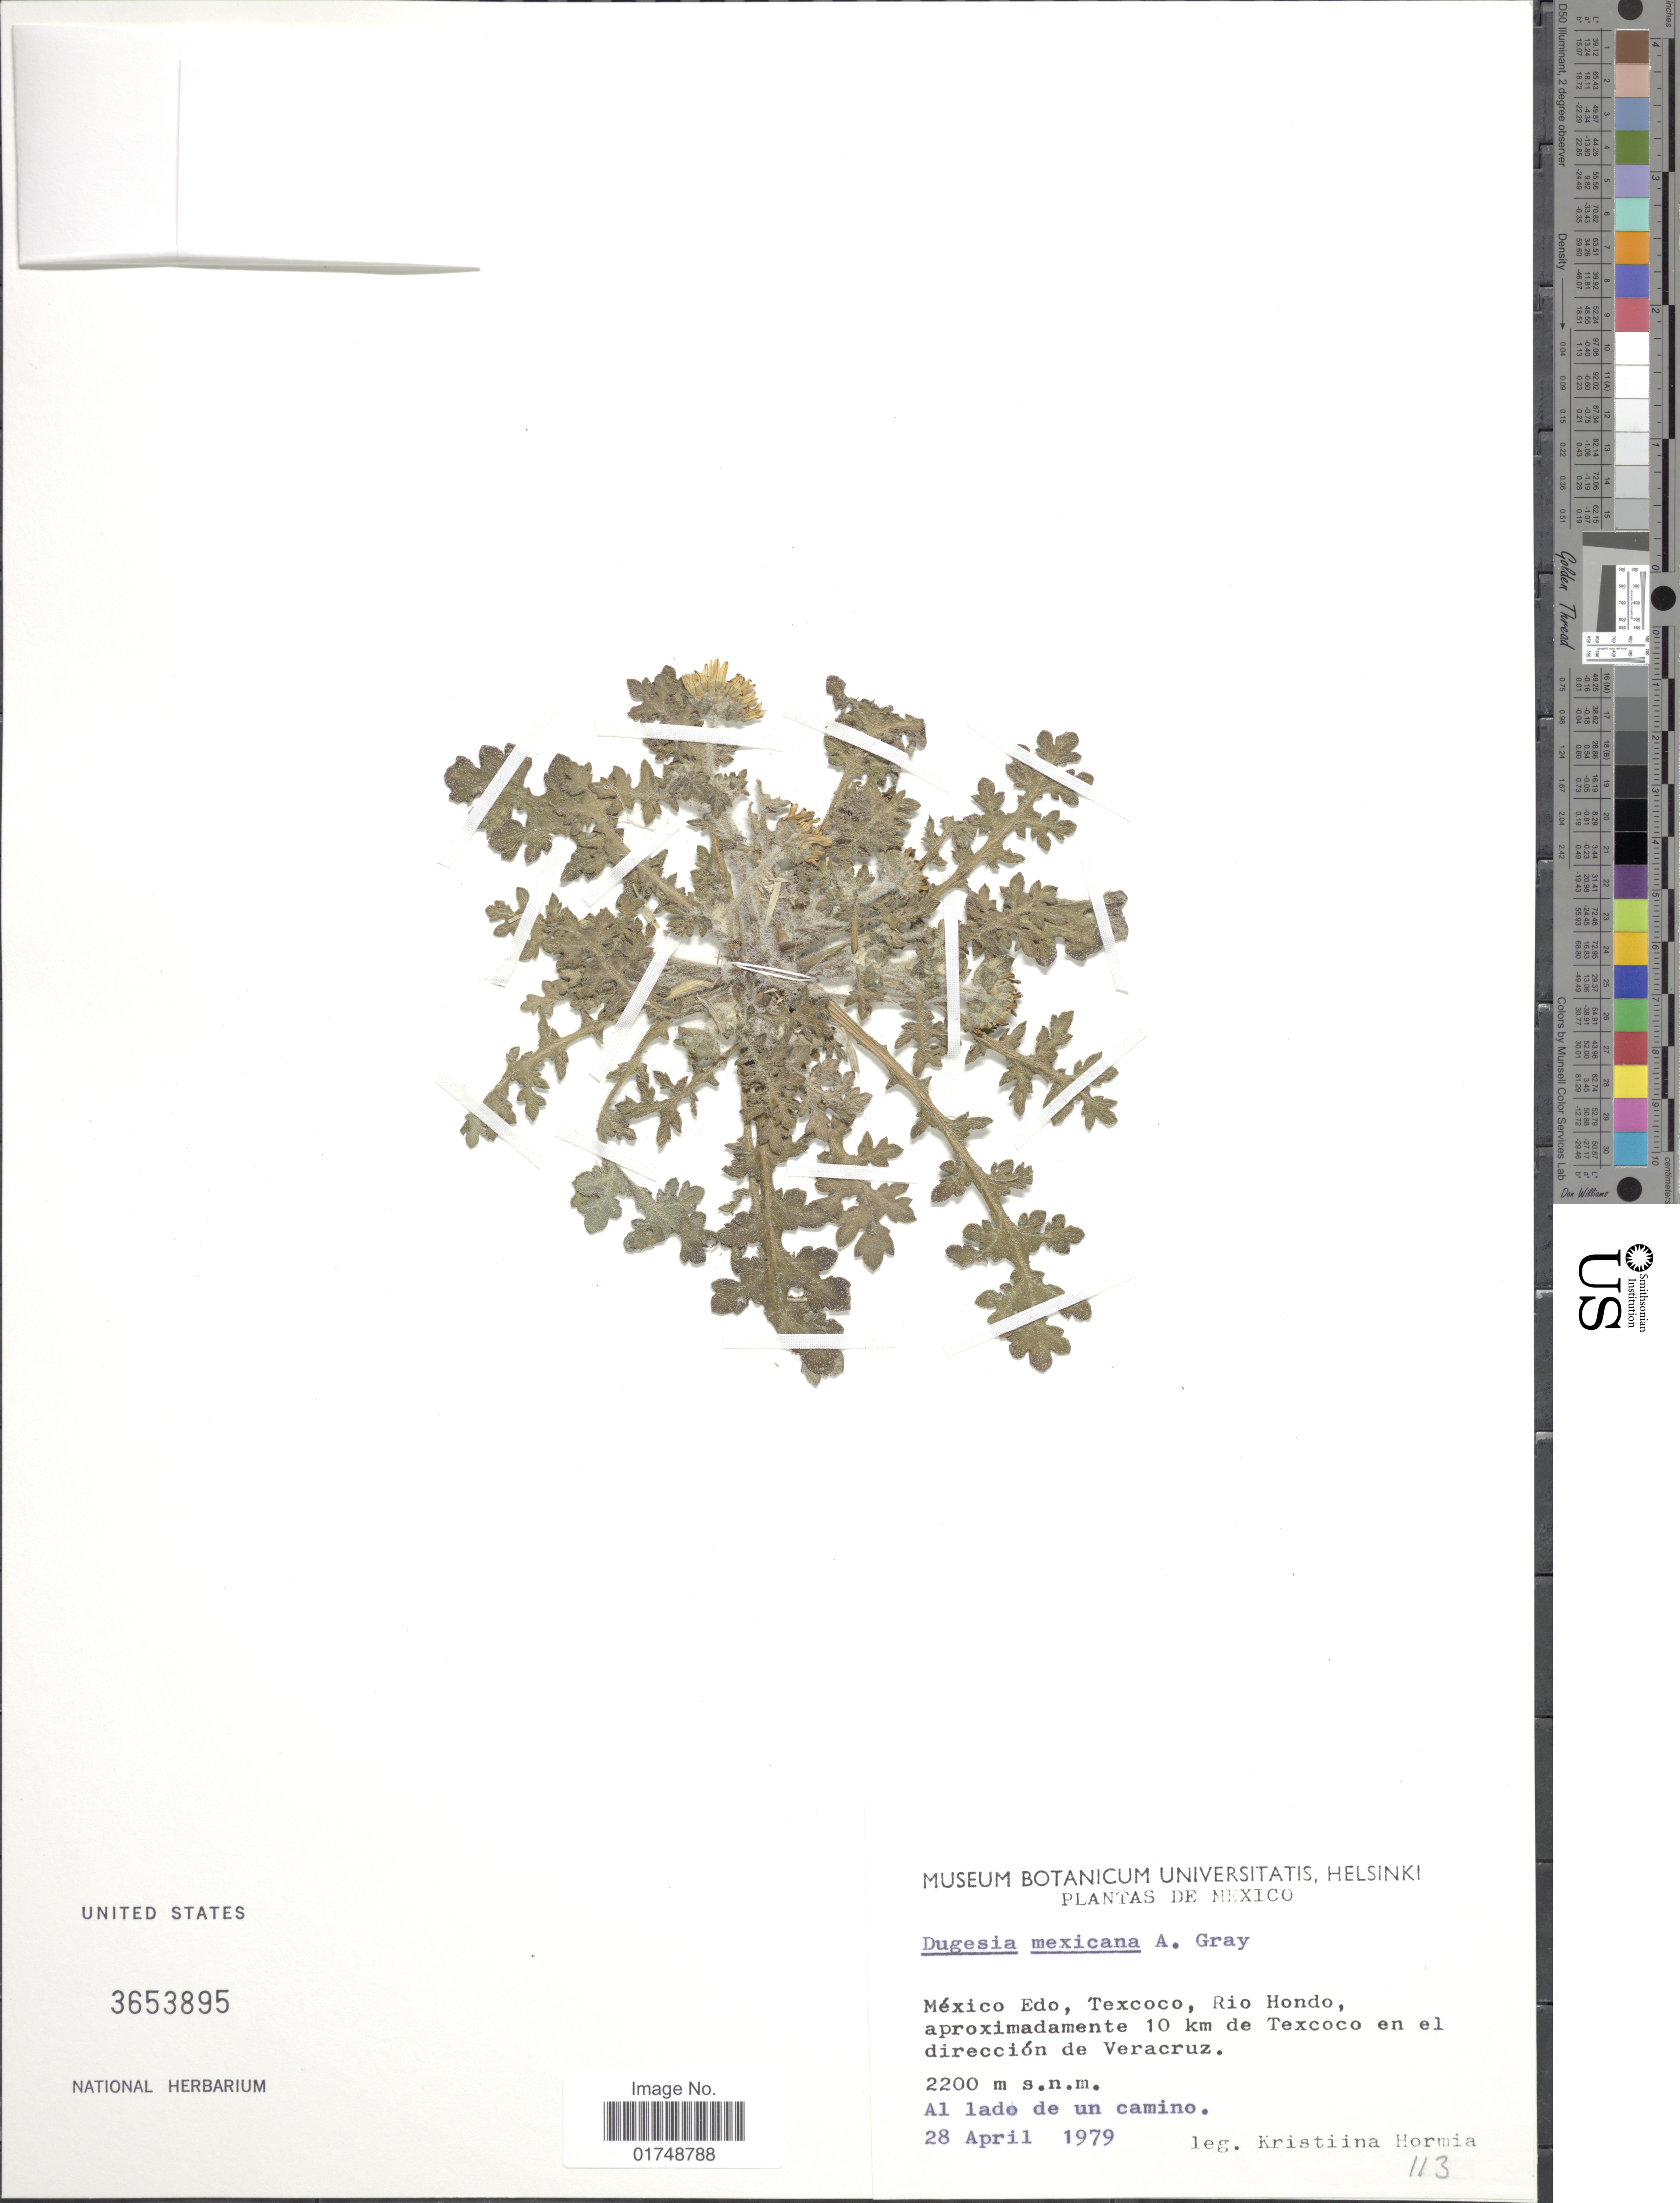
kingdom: Plantae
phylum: Tracheophyta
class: Magnoliopsida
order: Asterales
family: Asteraceae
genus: Dugesia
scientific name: Dugesia mexicana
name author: A. Gray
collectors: K. Hormia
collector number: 113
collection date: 1979-04-28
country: Mexico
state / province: México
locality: Mexico Edo, Texcoco, Rio Hondo, aproximadamente 10 km de Texcoco en el direccion de Veracruz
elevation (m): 2200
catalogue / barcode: US 3653895